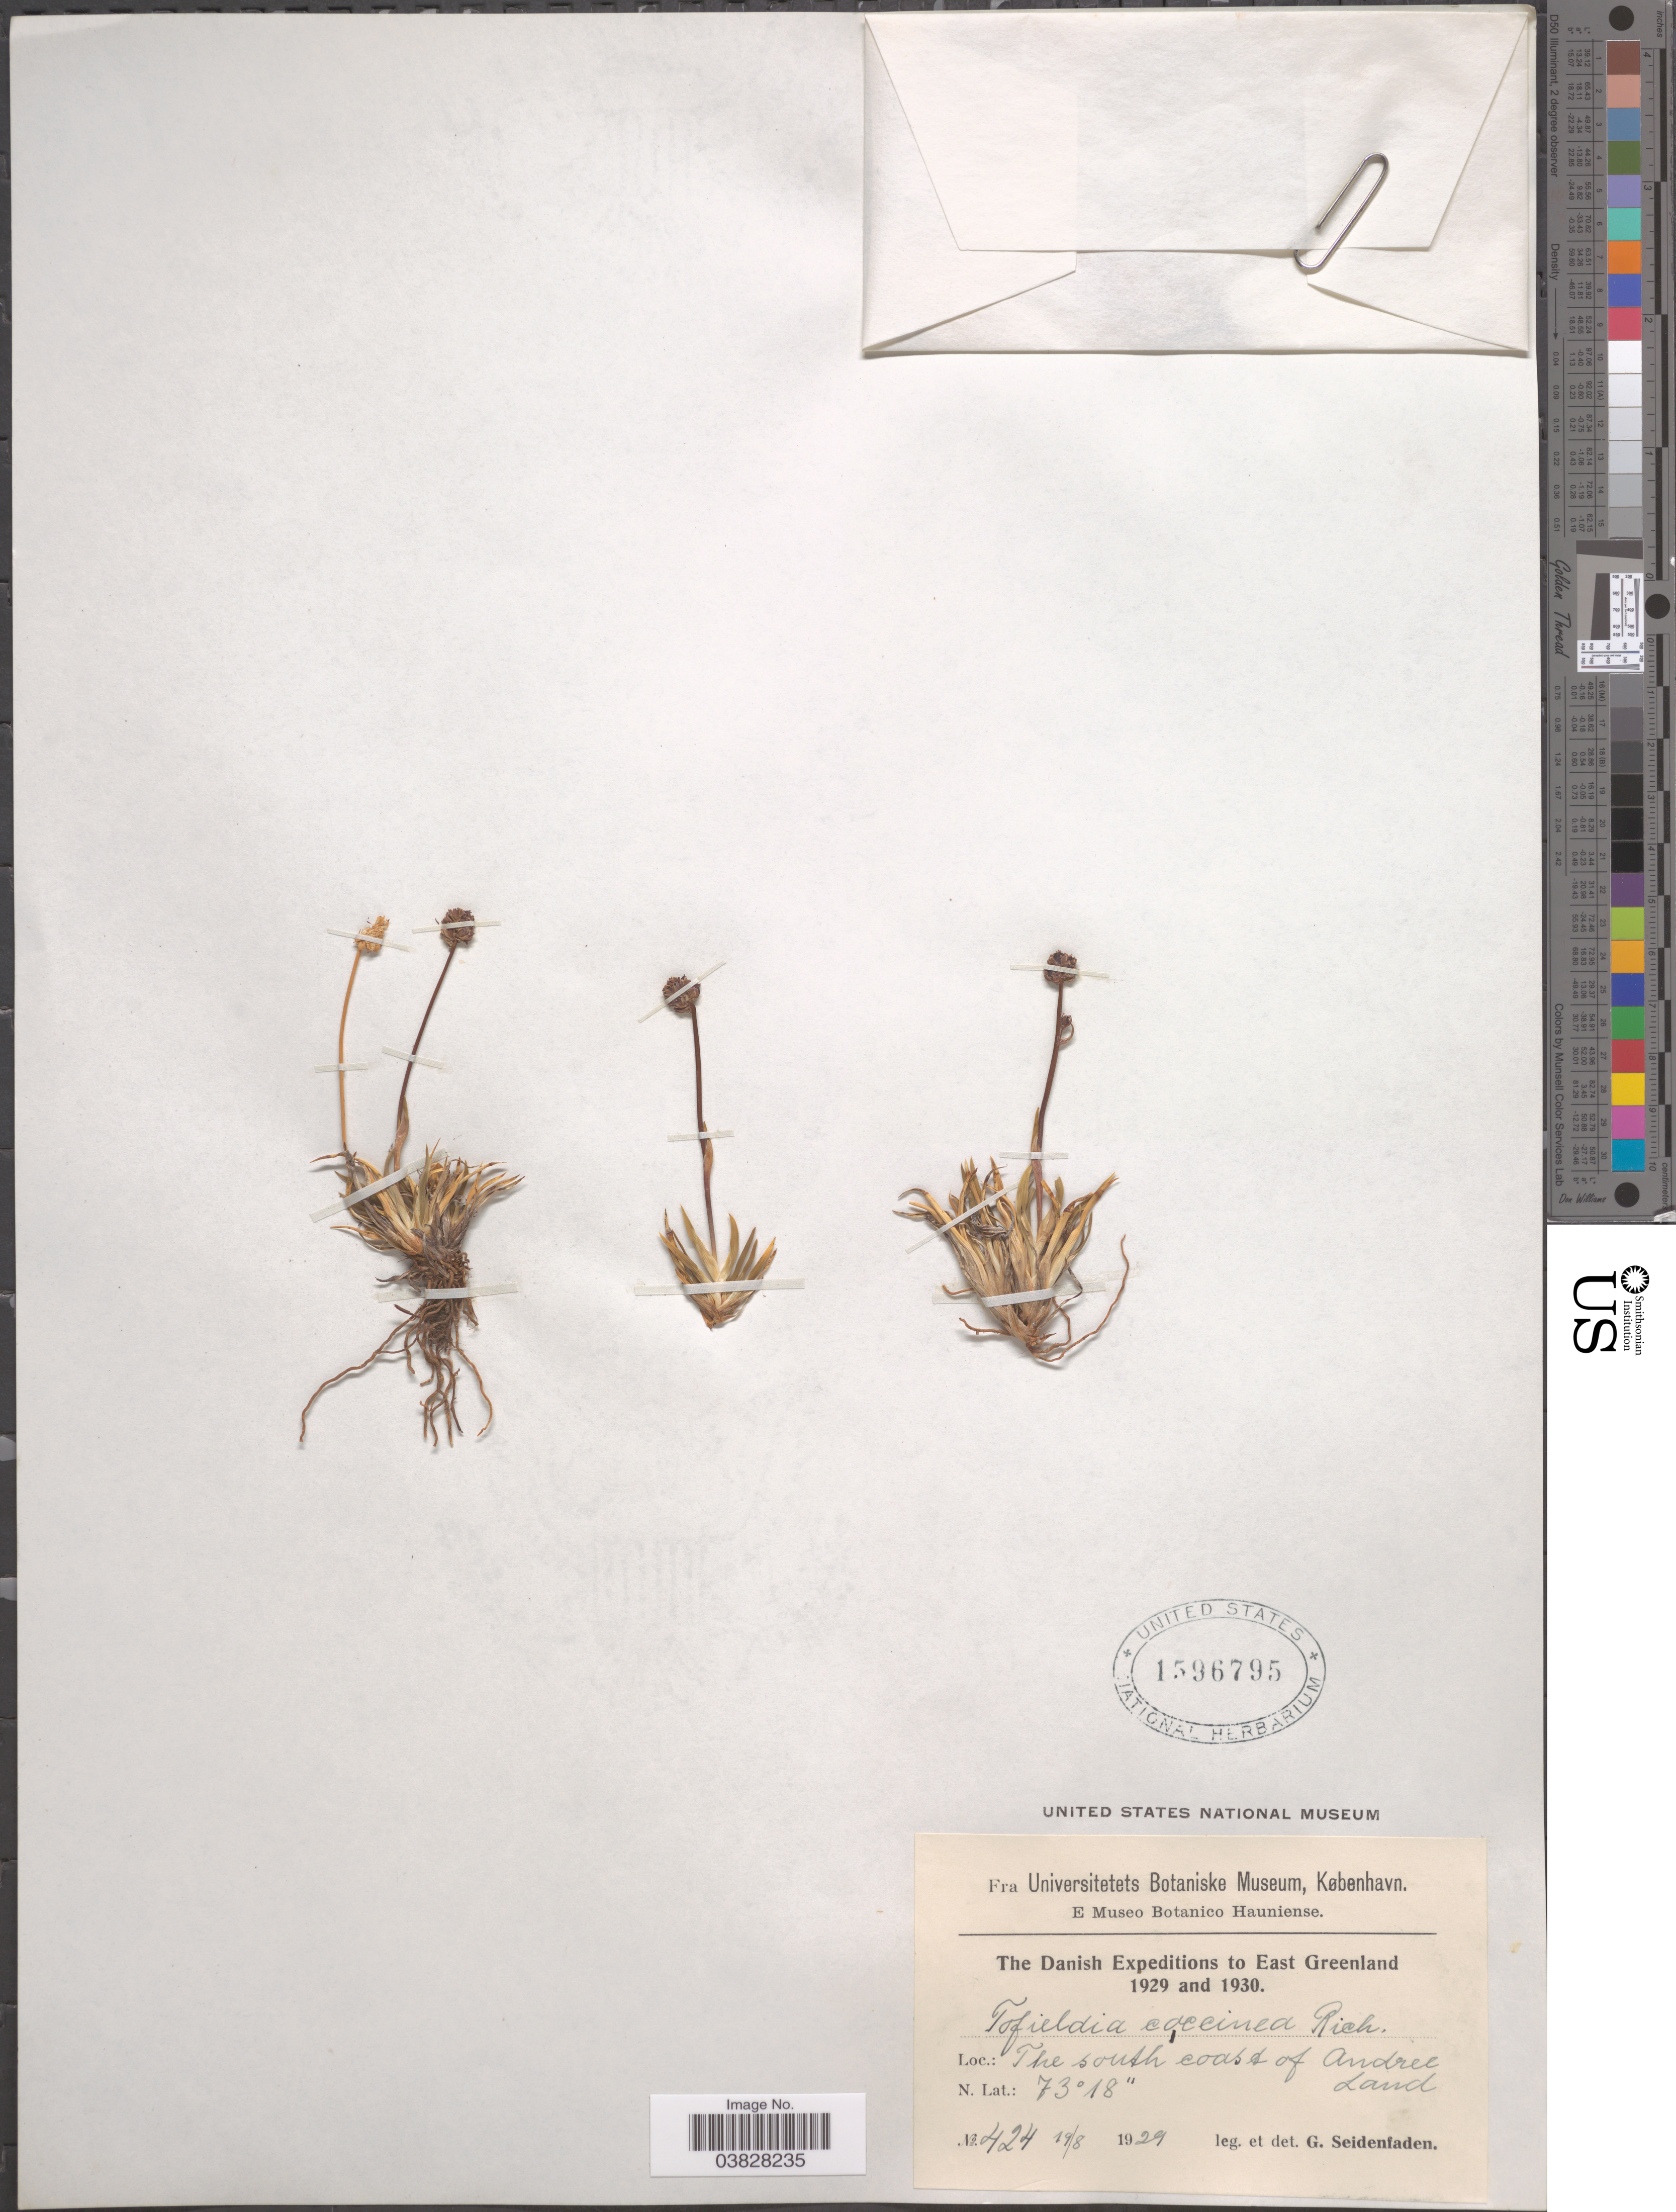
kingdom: Plantae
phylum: Tracheophyta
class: Liliopsida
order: Alismatales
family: Tofieldiaceae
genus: Tofieldia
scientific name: Tofieldia coccinea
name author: Richardson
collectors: G. Seidenfaden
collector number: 424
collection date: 1929-08-19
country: Greenland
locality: East Greenland. The south coast of Andree Land.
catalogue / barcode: US 1596795